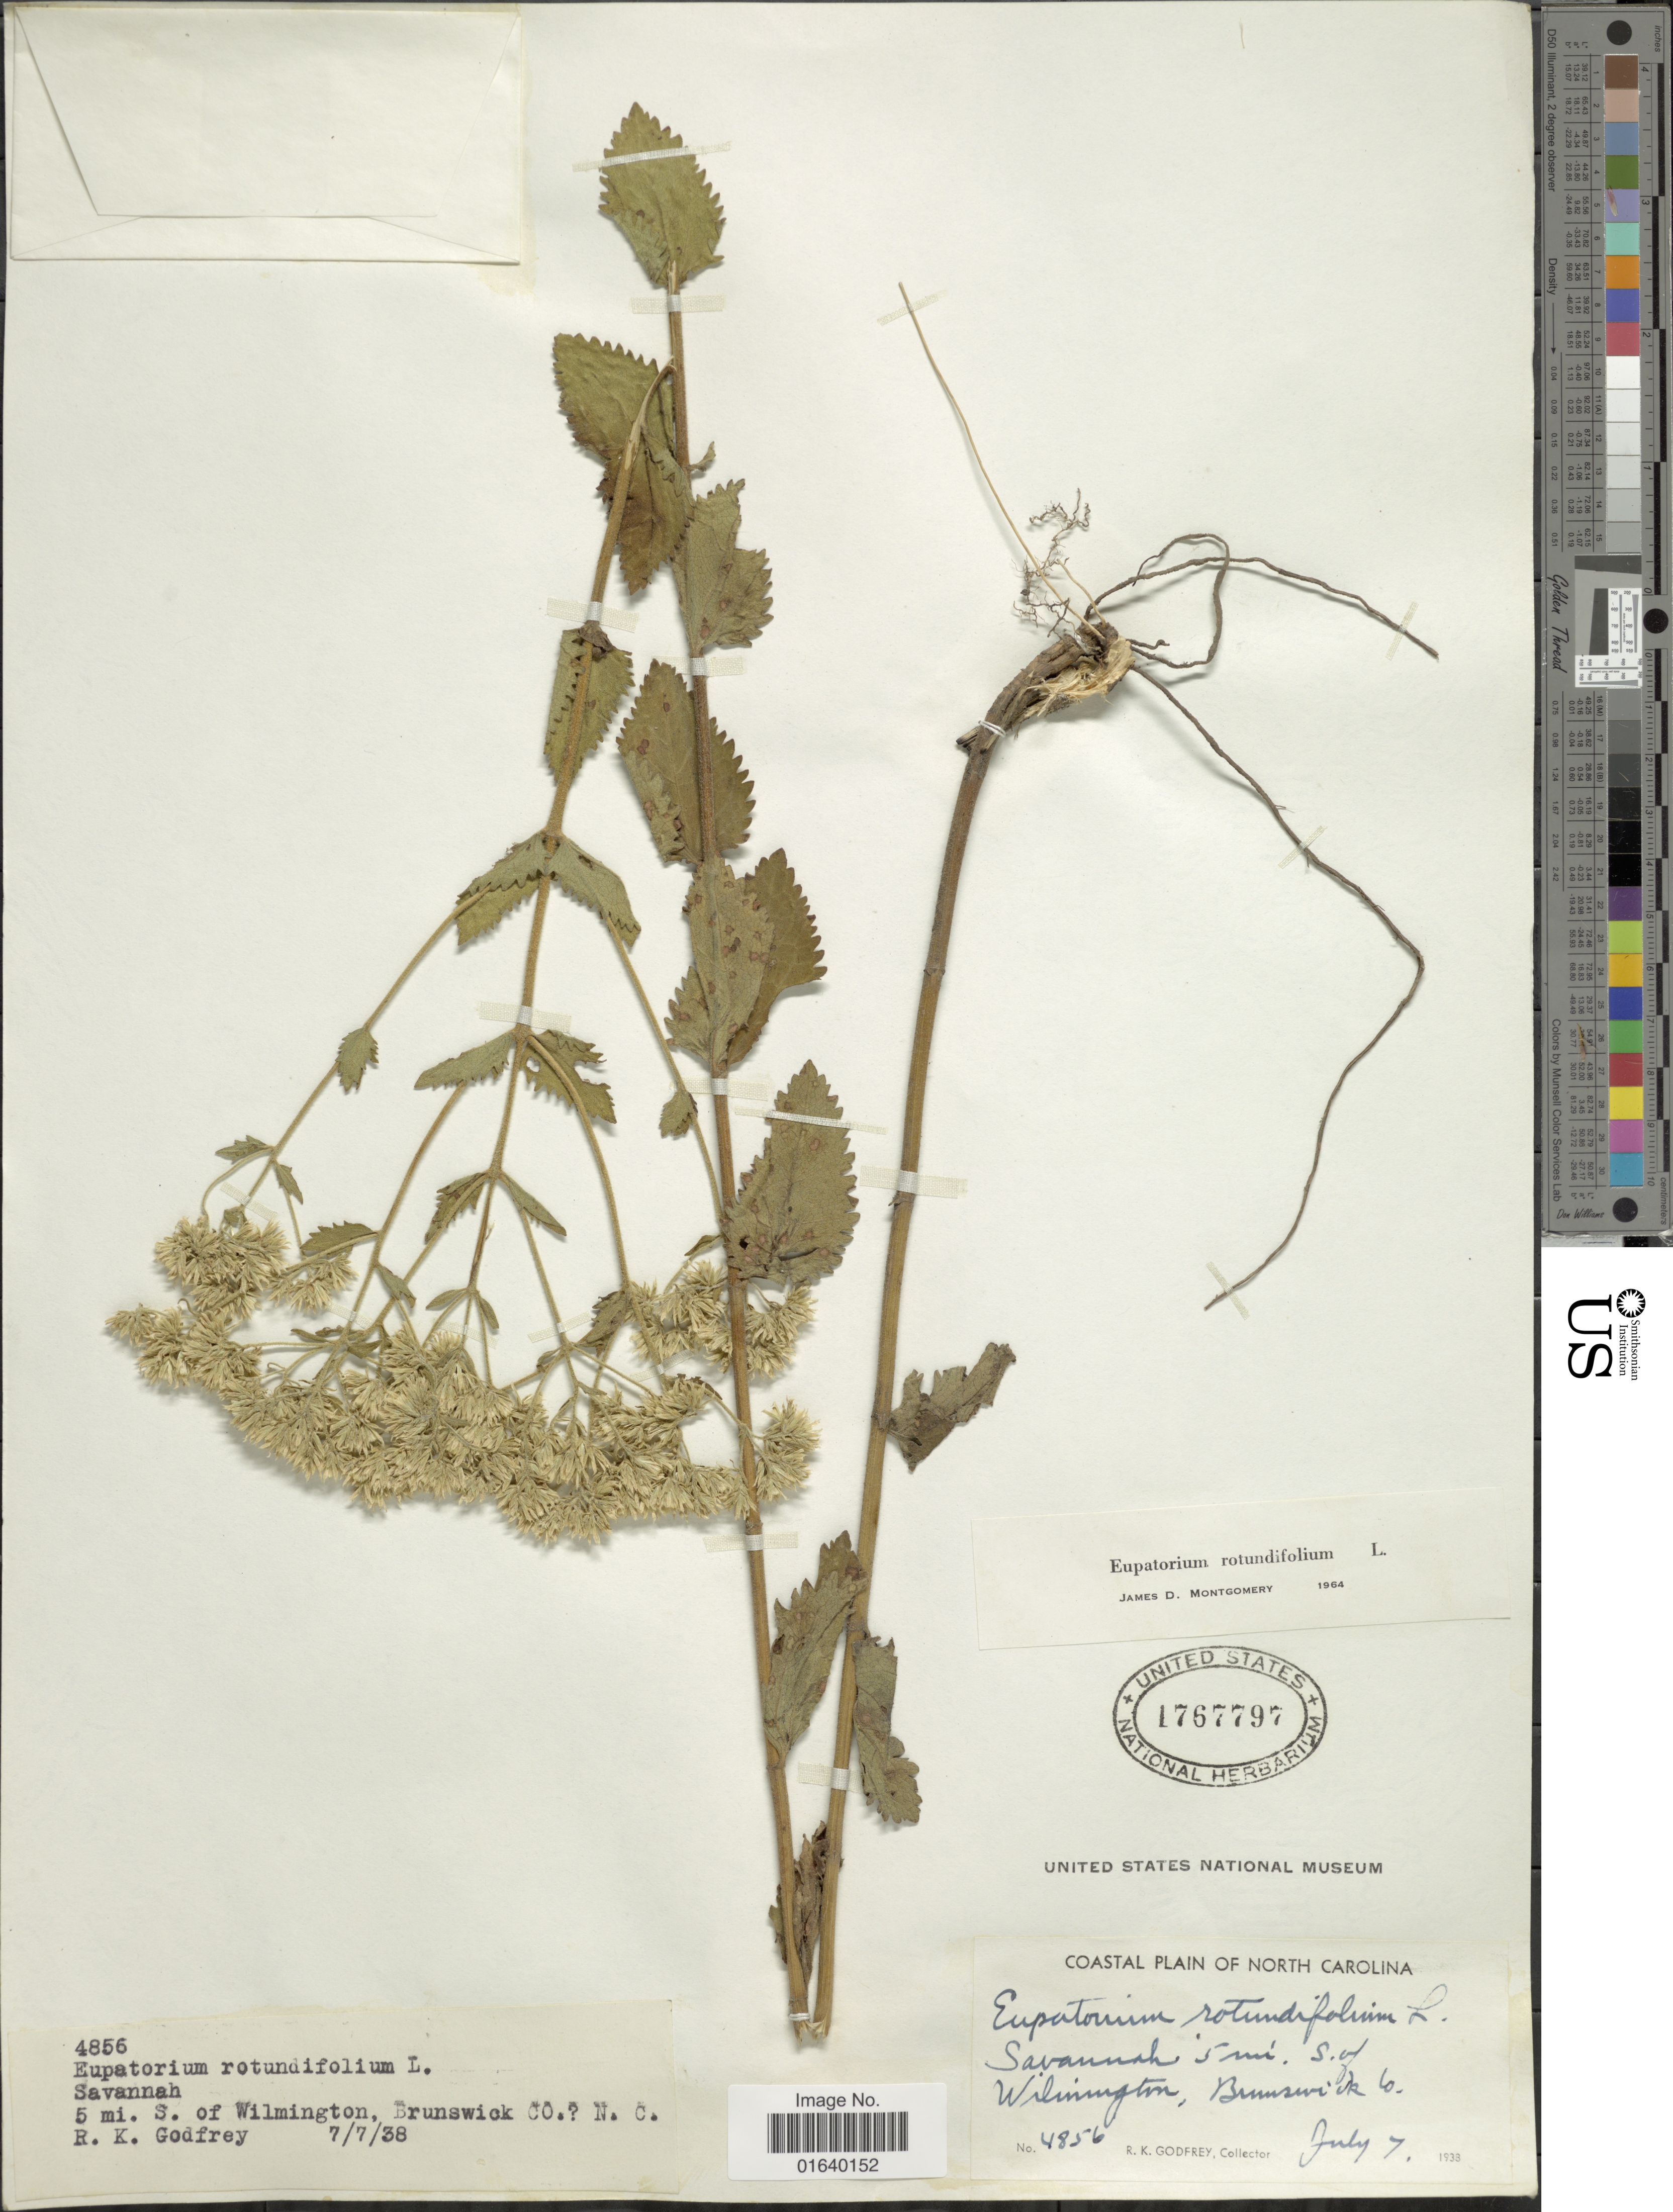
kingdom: Plantae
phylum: Tracheophyta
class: Magnoliopsida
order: Asterales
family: Asteraceae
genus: Eupatorium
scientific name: Eupatorium rotundifolium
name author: L.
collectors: R. K. Godfrey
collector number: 4856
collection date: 1933-07-07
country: United States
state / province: North Carolina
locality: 5 mi. . of Wilmington, brunswick Co, Coastal Plain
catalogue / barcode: US 1767797